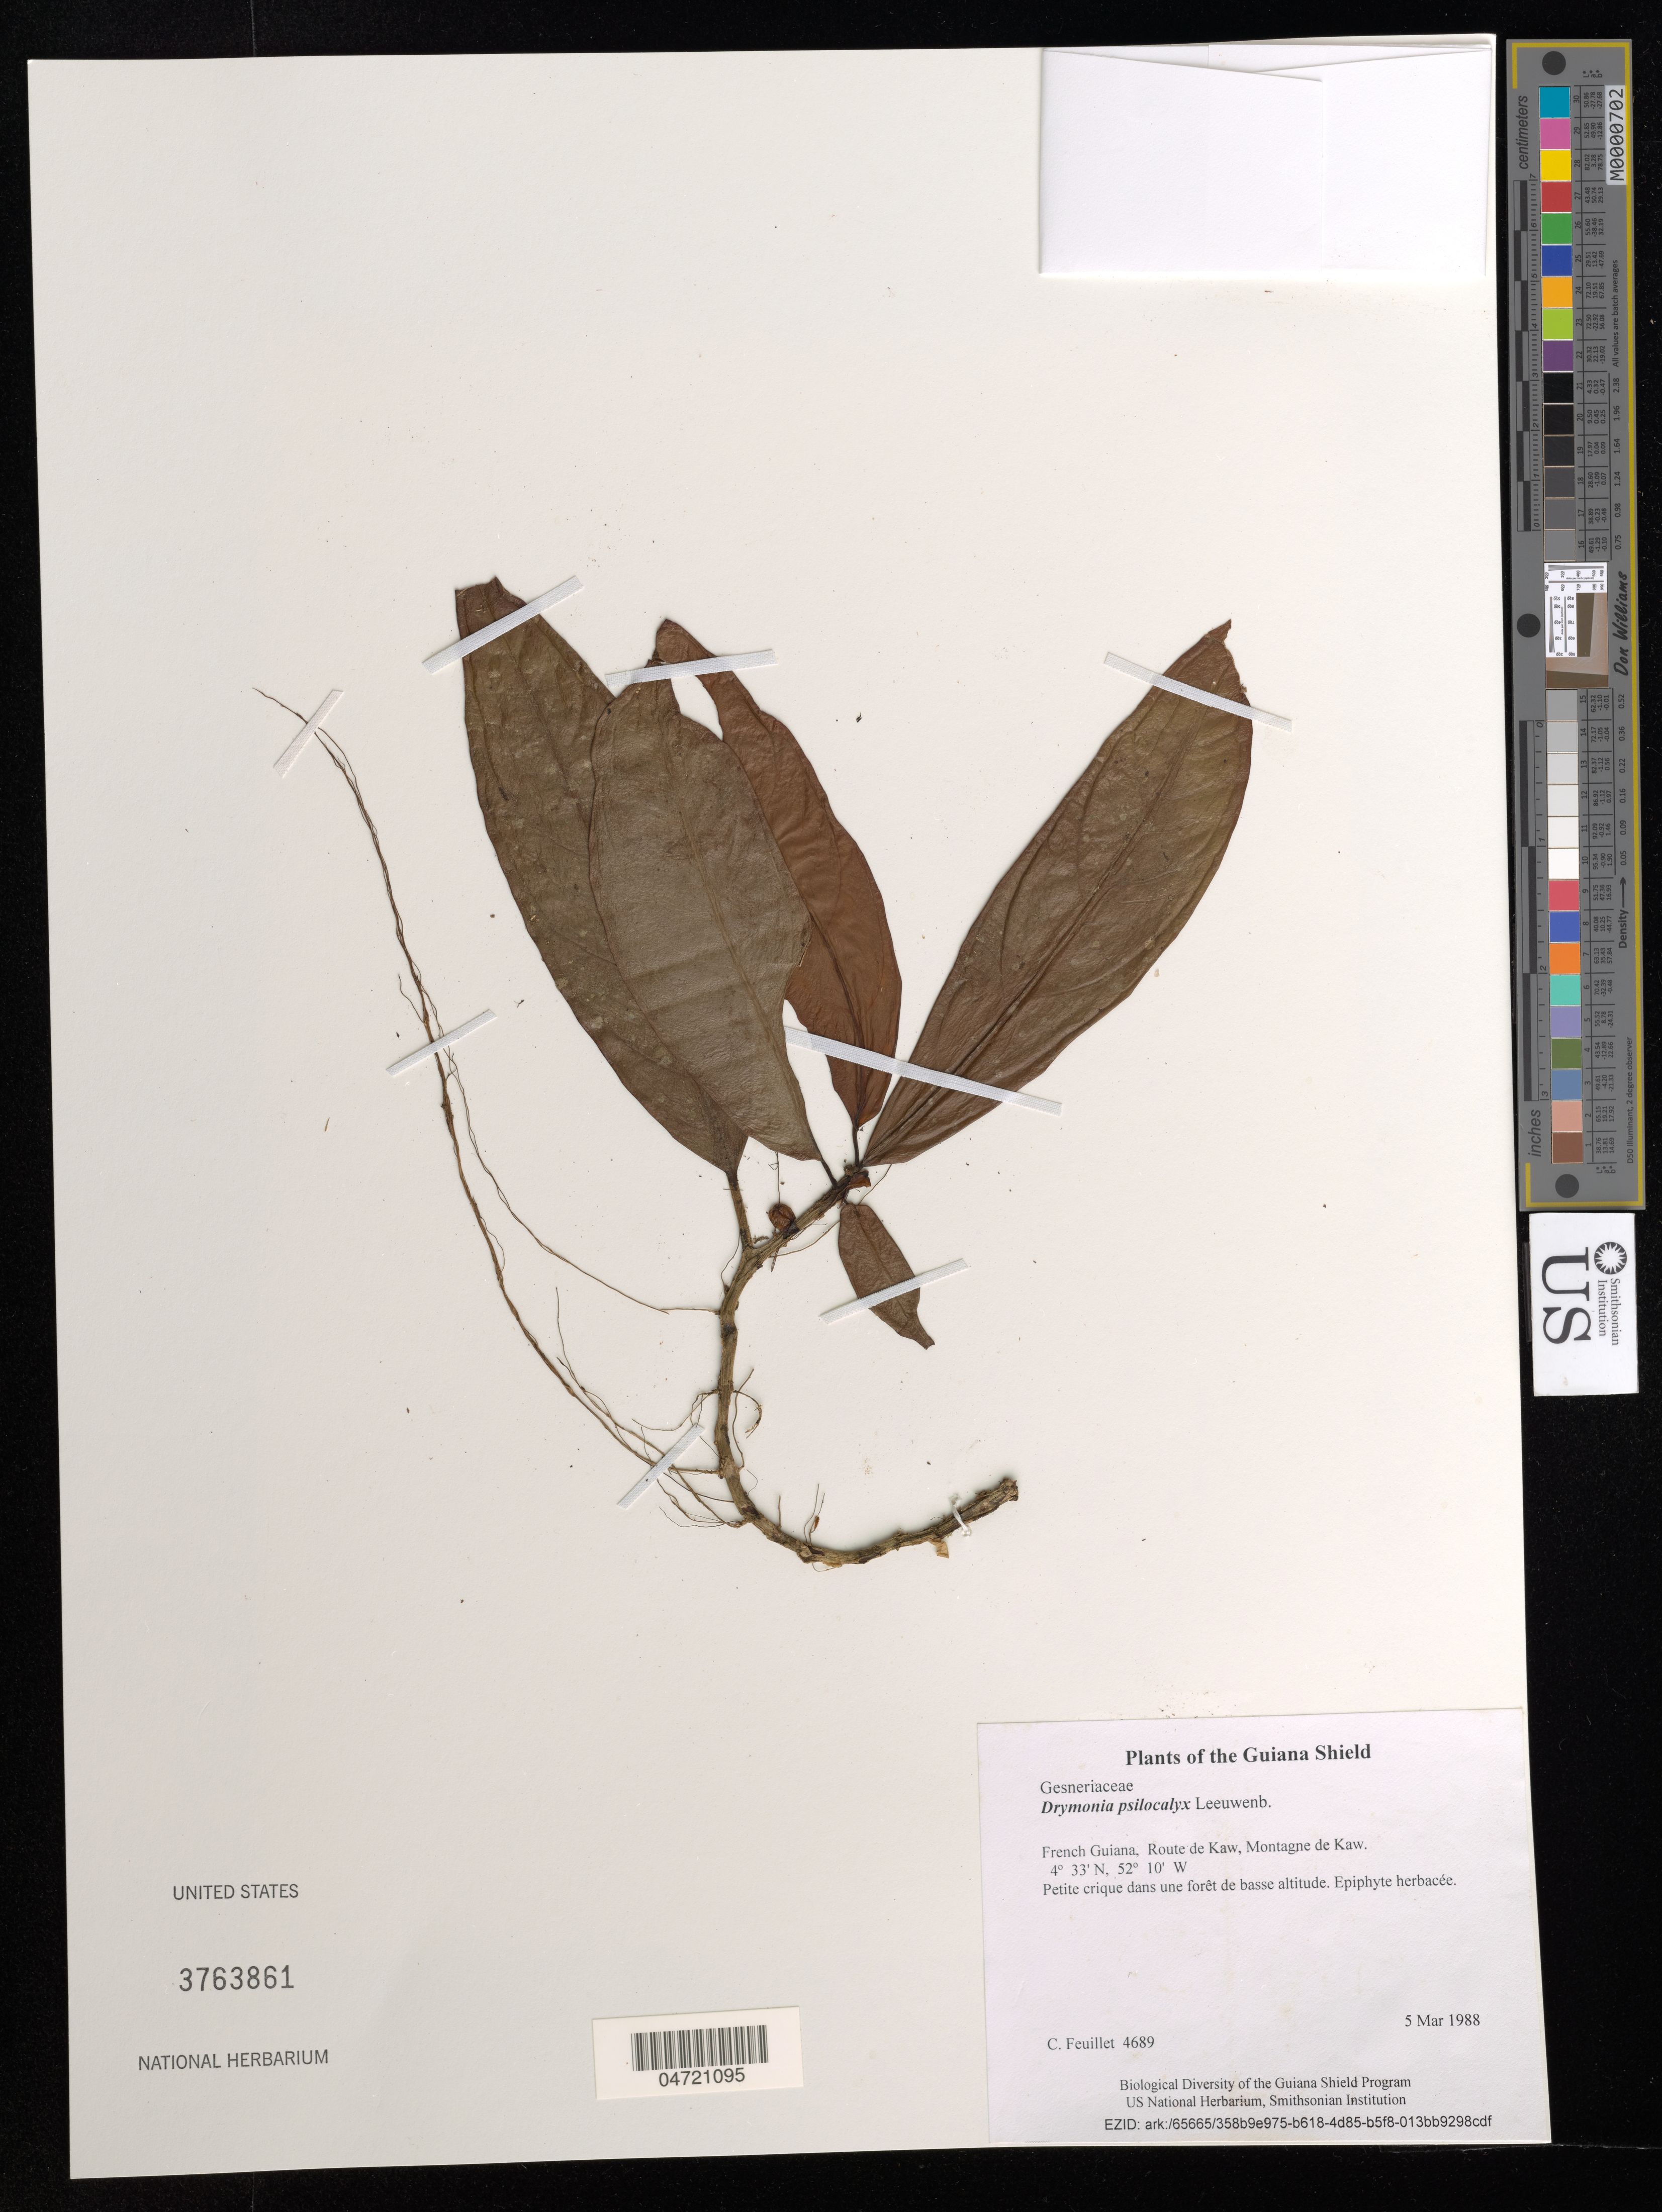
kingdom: Plantae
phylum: Tracheophyta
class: Magnoliopsida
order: Lamiales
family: Gesneriaceae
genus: Drymonia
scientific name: Drymonia psilocalyx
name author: Leeuwenb.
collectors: C. Feuillet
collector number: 4689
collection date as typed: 5 Mar 1988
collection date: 1988-03-05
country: French Guiana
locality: Route de Kaw, Montagne de Kaw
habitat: Petite crique dans une forêt de basse altitude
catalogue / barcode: US 3763861